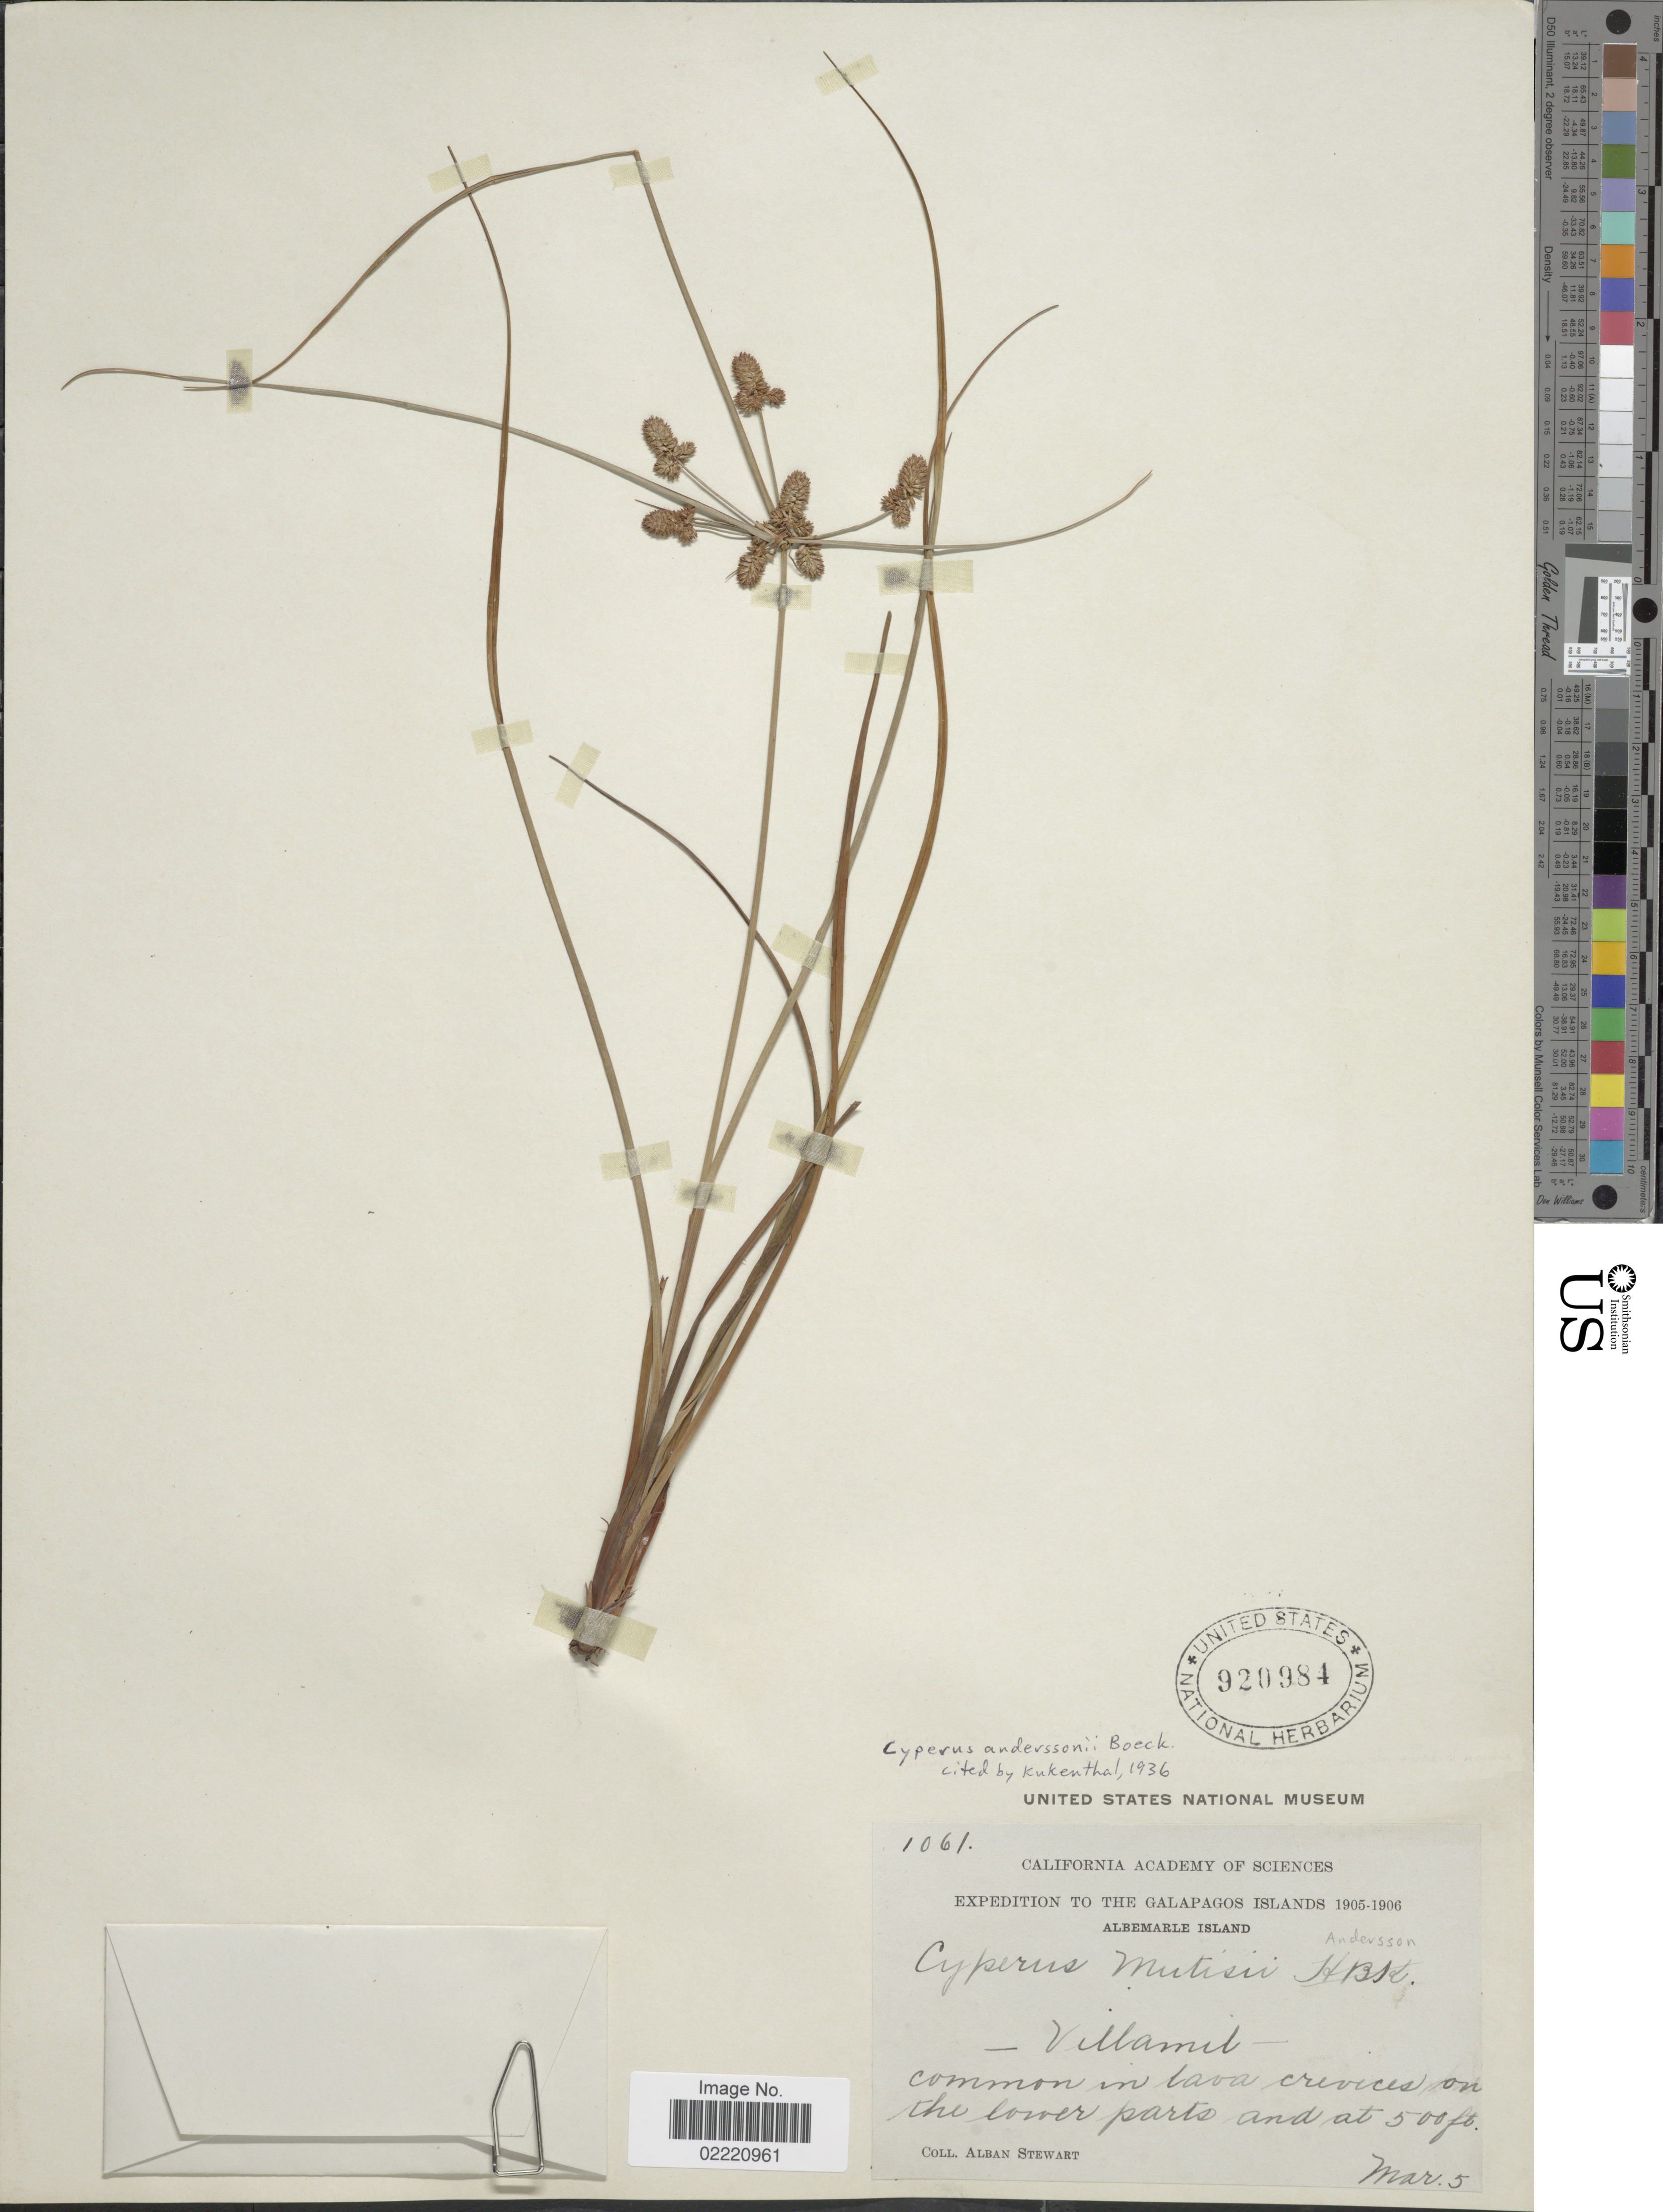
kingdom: Plantae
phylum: Tracheophyta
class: Liliopsida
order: Poales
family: Cyperaceae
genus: Cyperus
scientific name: Cyperus anderssonii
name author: Boeckeler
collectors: A. Stewart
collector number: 1061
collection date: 1905-03-05/1906-03-05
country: Ecuador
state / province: Colón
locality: The Galapagos Islands, Albemarle Island, Villamil, common in lava crevices on the lower parts.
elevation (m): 152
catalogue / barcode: US 920984